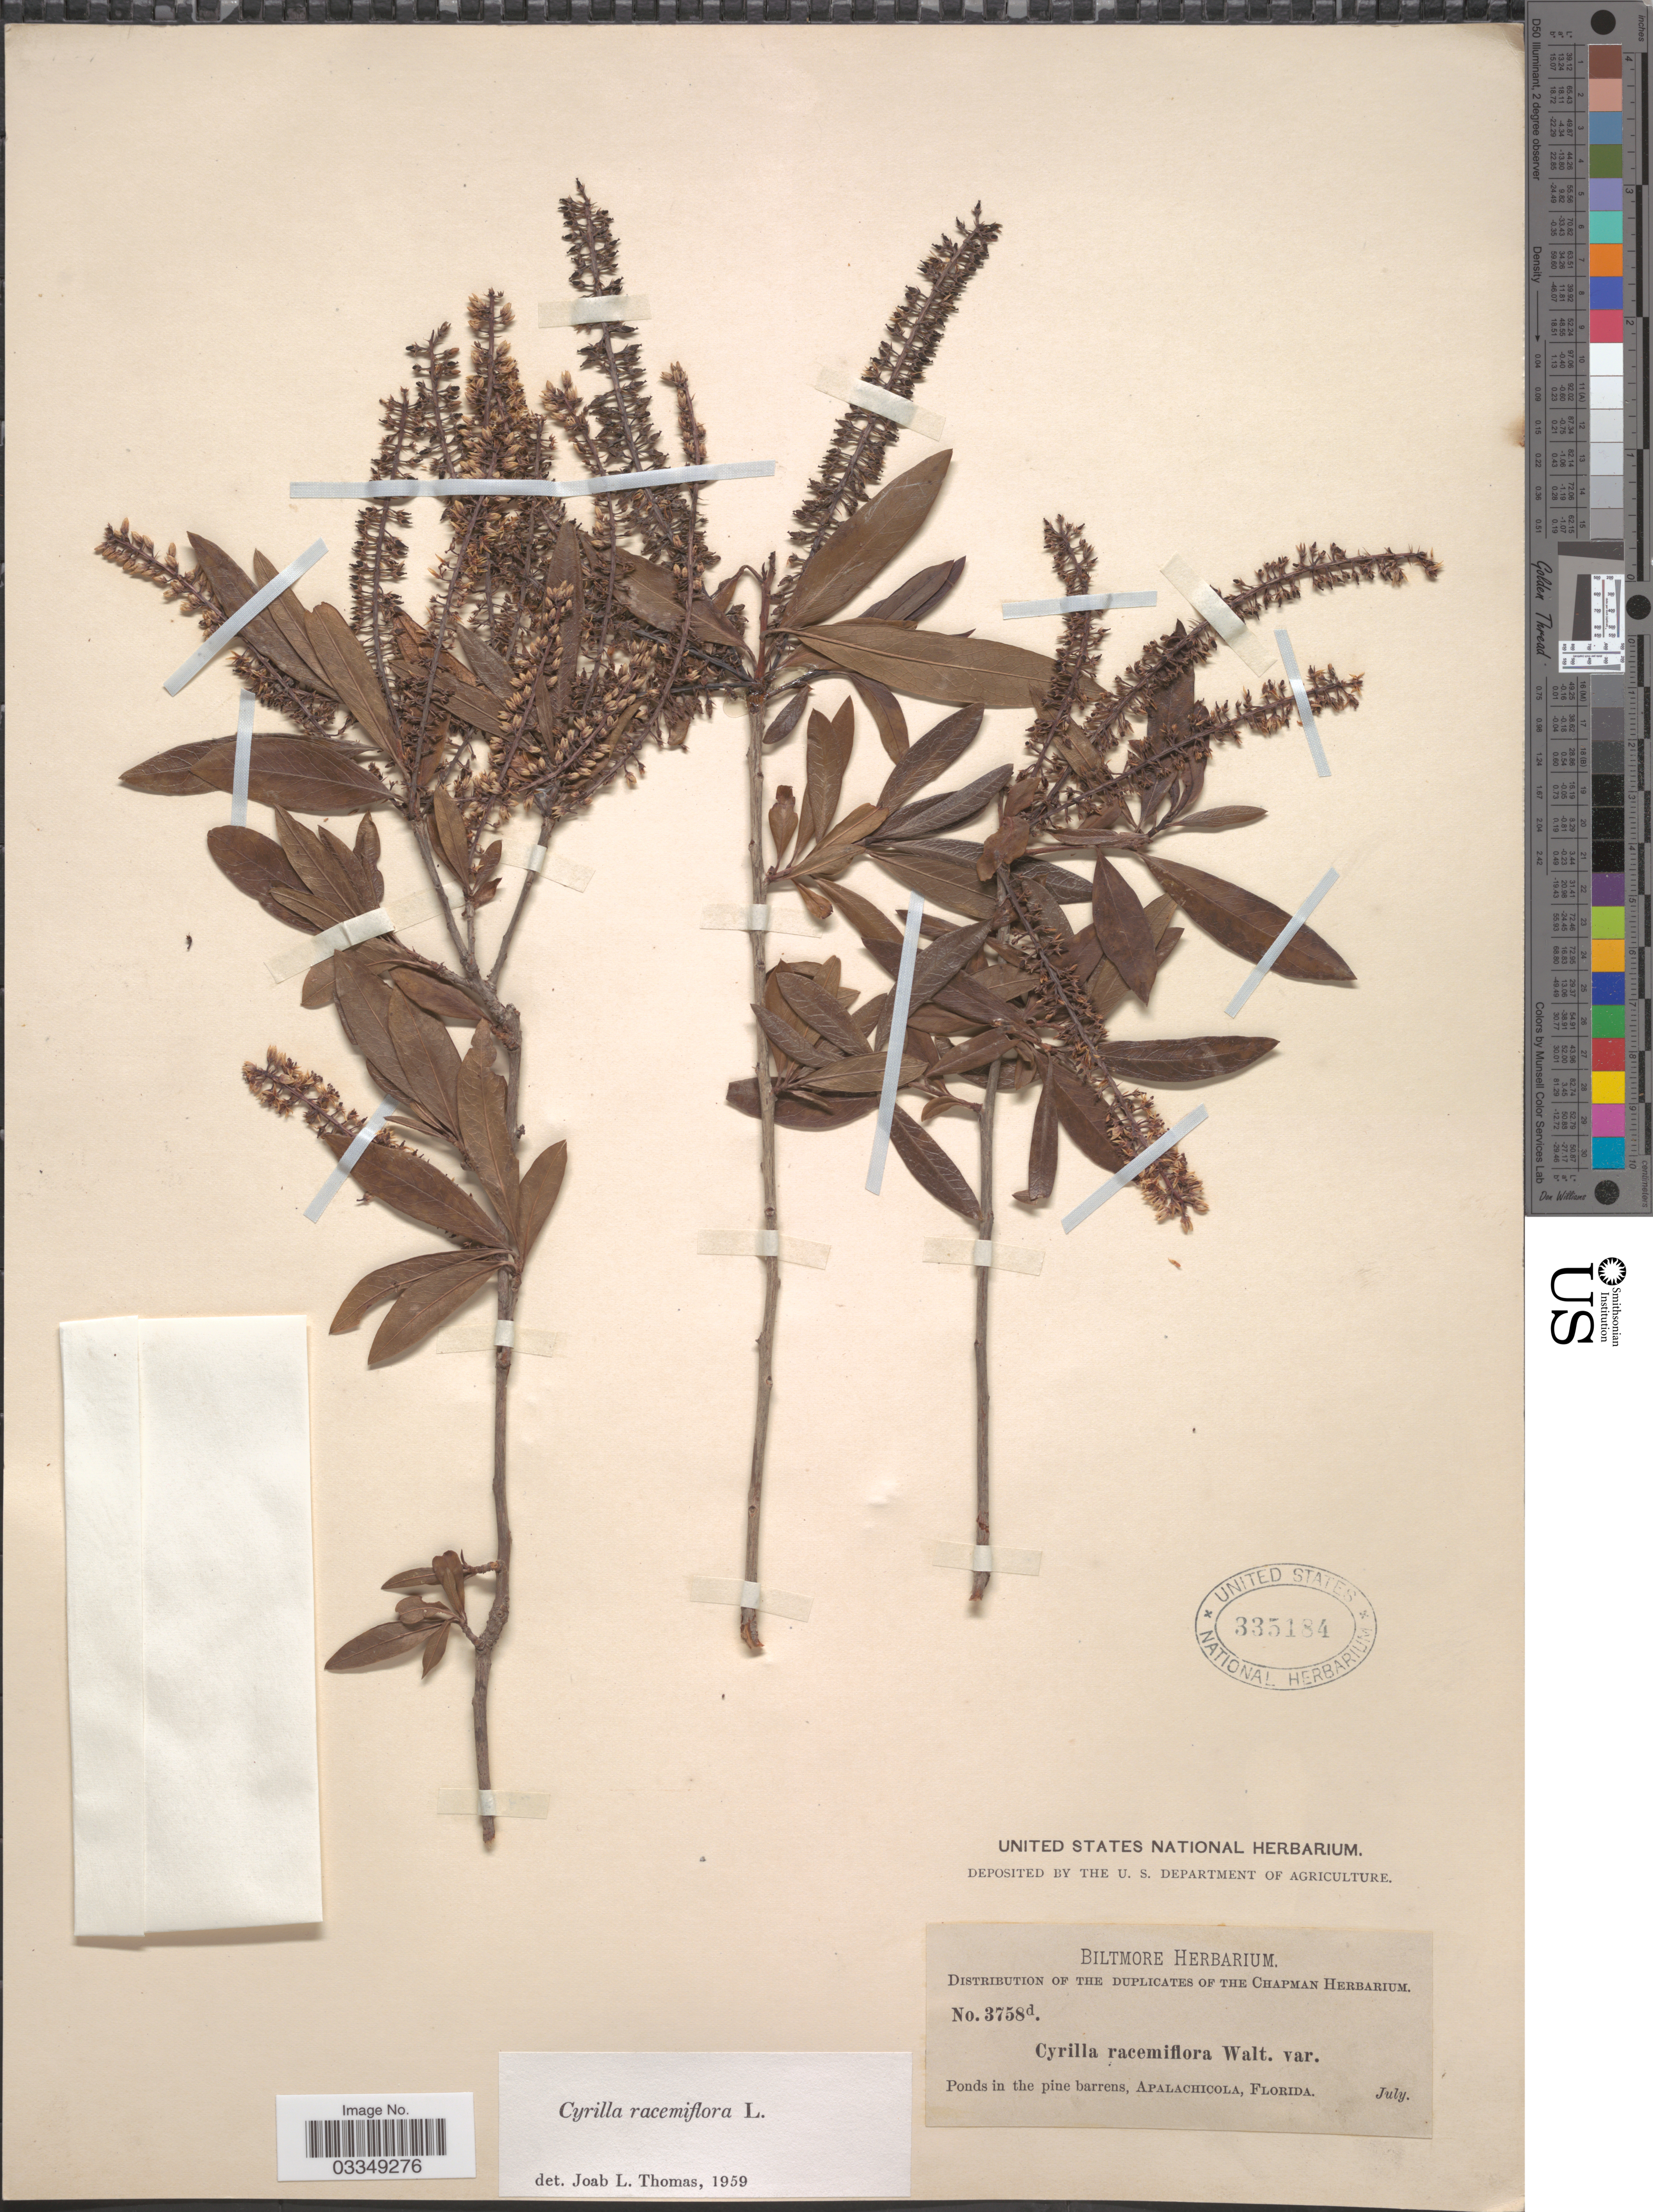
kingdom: Plantae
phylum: Tracheophyta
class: Magnoliopsida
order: Ericales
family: Cyrillaceae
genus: Cyrilla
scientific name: Cyrilla racemiflora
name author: L.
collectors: ex herb. Biltmore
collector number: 3758d.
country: United States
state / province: Florida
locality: Ponds in the pine barrens, Apalachicola.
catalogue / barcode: US 335184